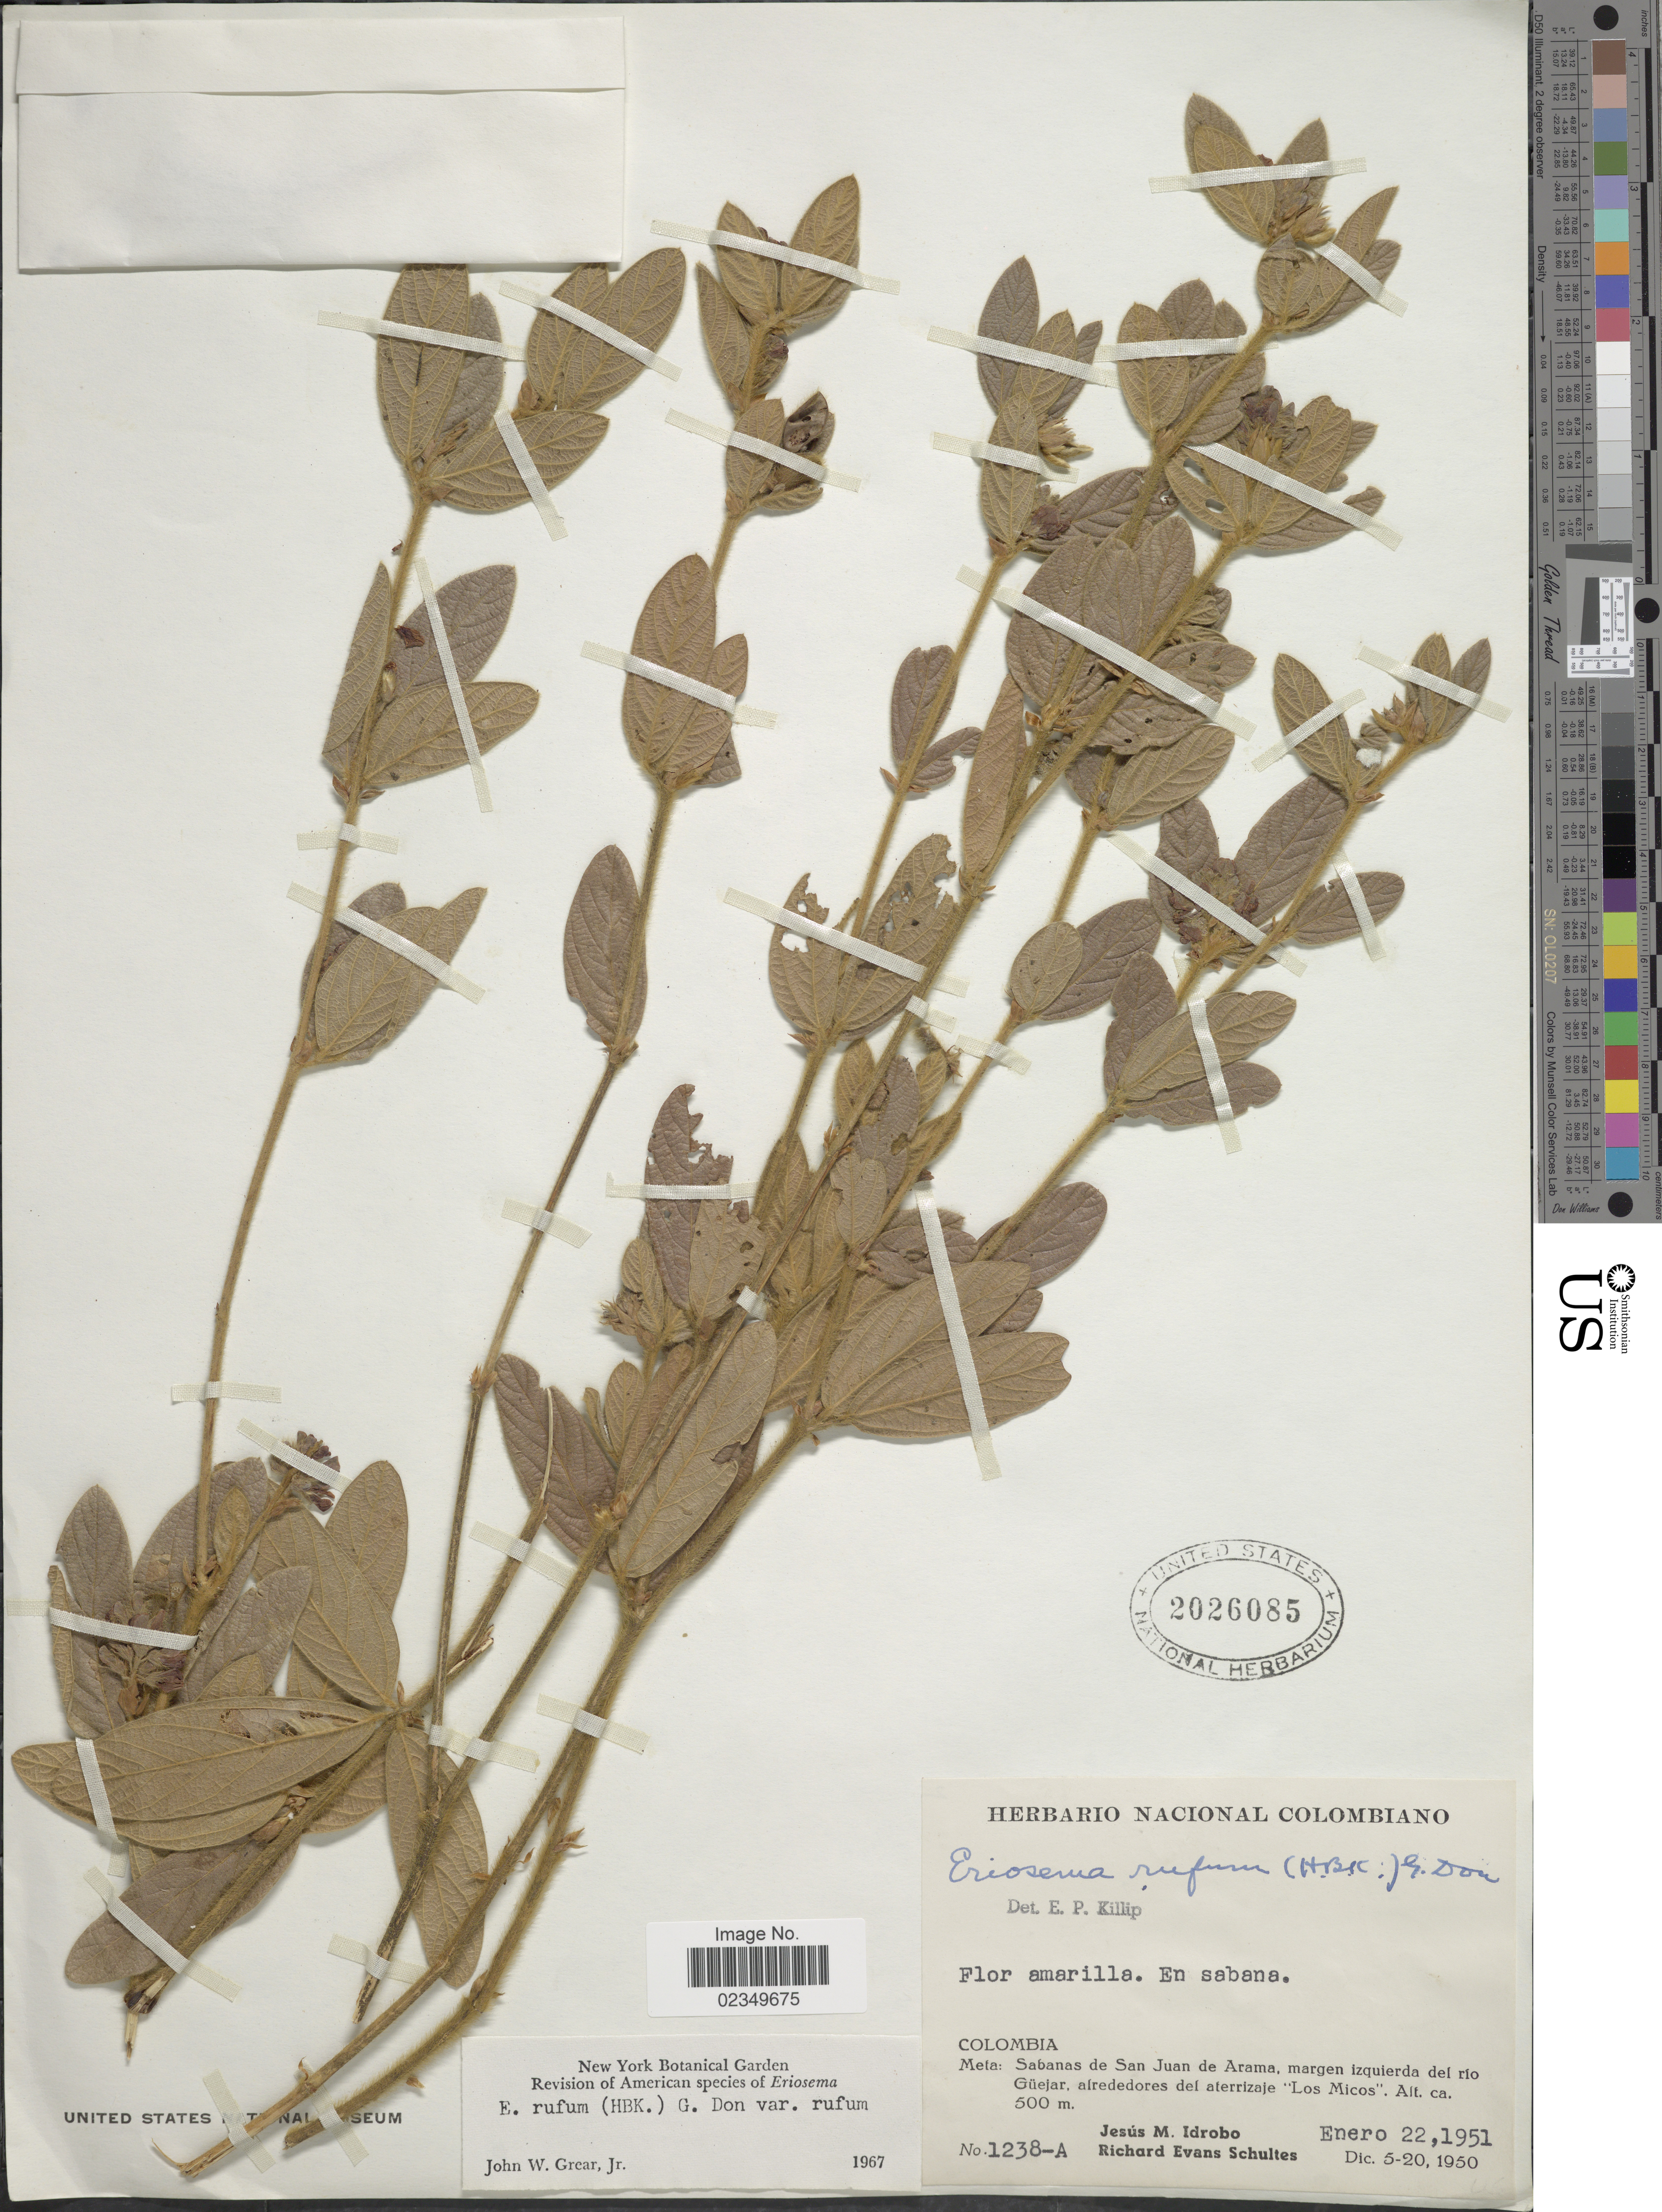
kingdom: Plantae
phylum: Tracheophyta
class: Magnoliopsida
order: Fabales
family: Fabaceae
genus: Eriosema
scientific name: Eriosema rufum var. rufum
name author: (Kunth) G. Don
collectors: J. M. Idrobo & R. E. Schultes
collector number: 1238-A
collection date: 1951-01-22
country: Colombia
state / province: Meta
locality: Colombia: Meta: Sabanas de San Juan de Arama, margen izquierda del rio Guejar, alrededores del aterrizaje, Los Micos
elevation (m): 500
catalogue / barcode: US 2026085